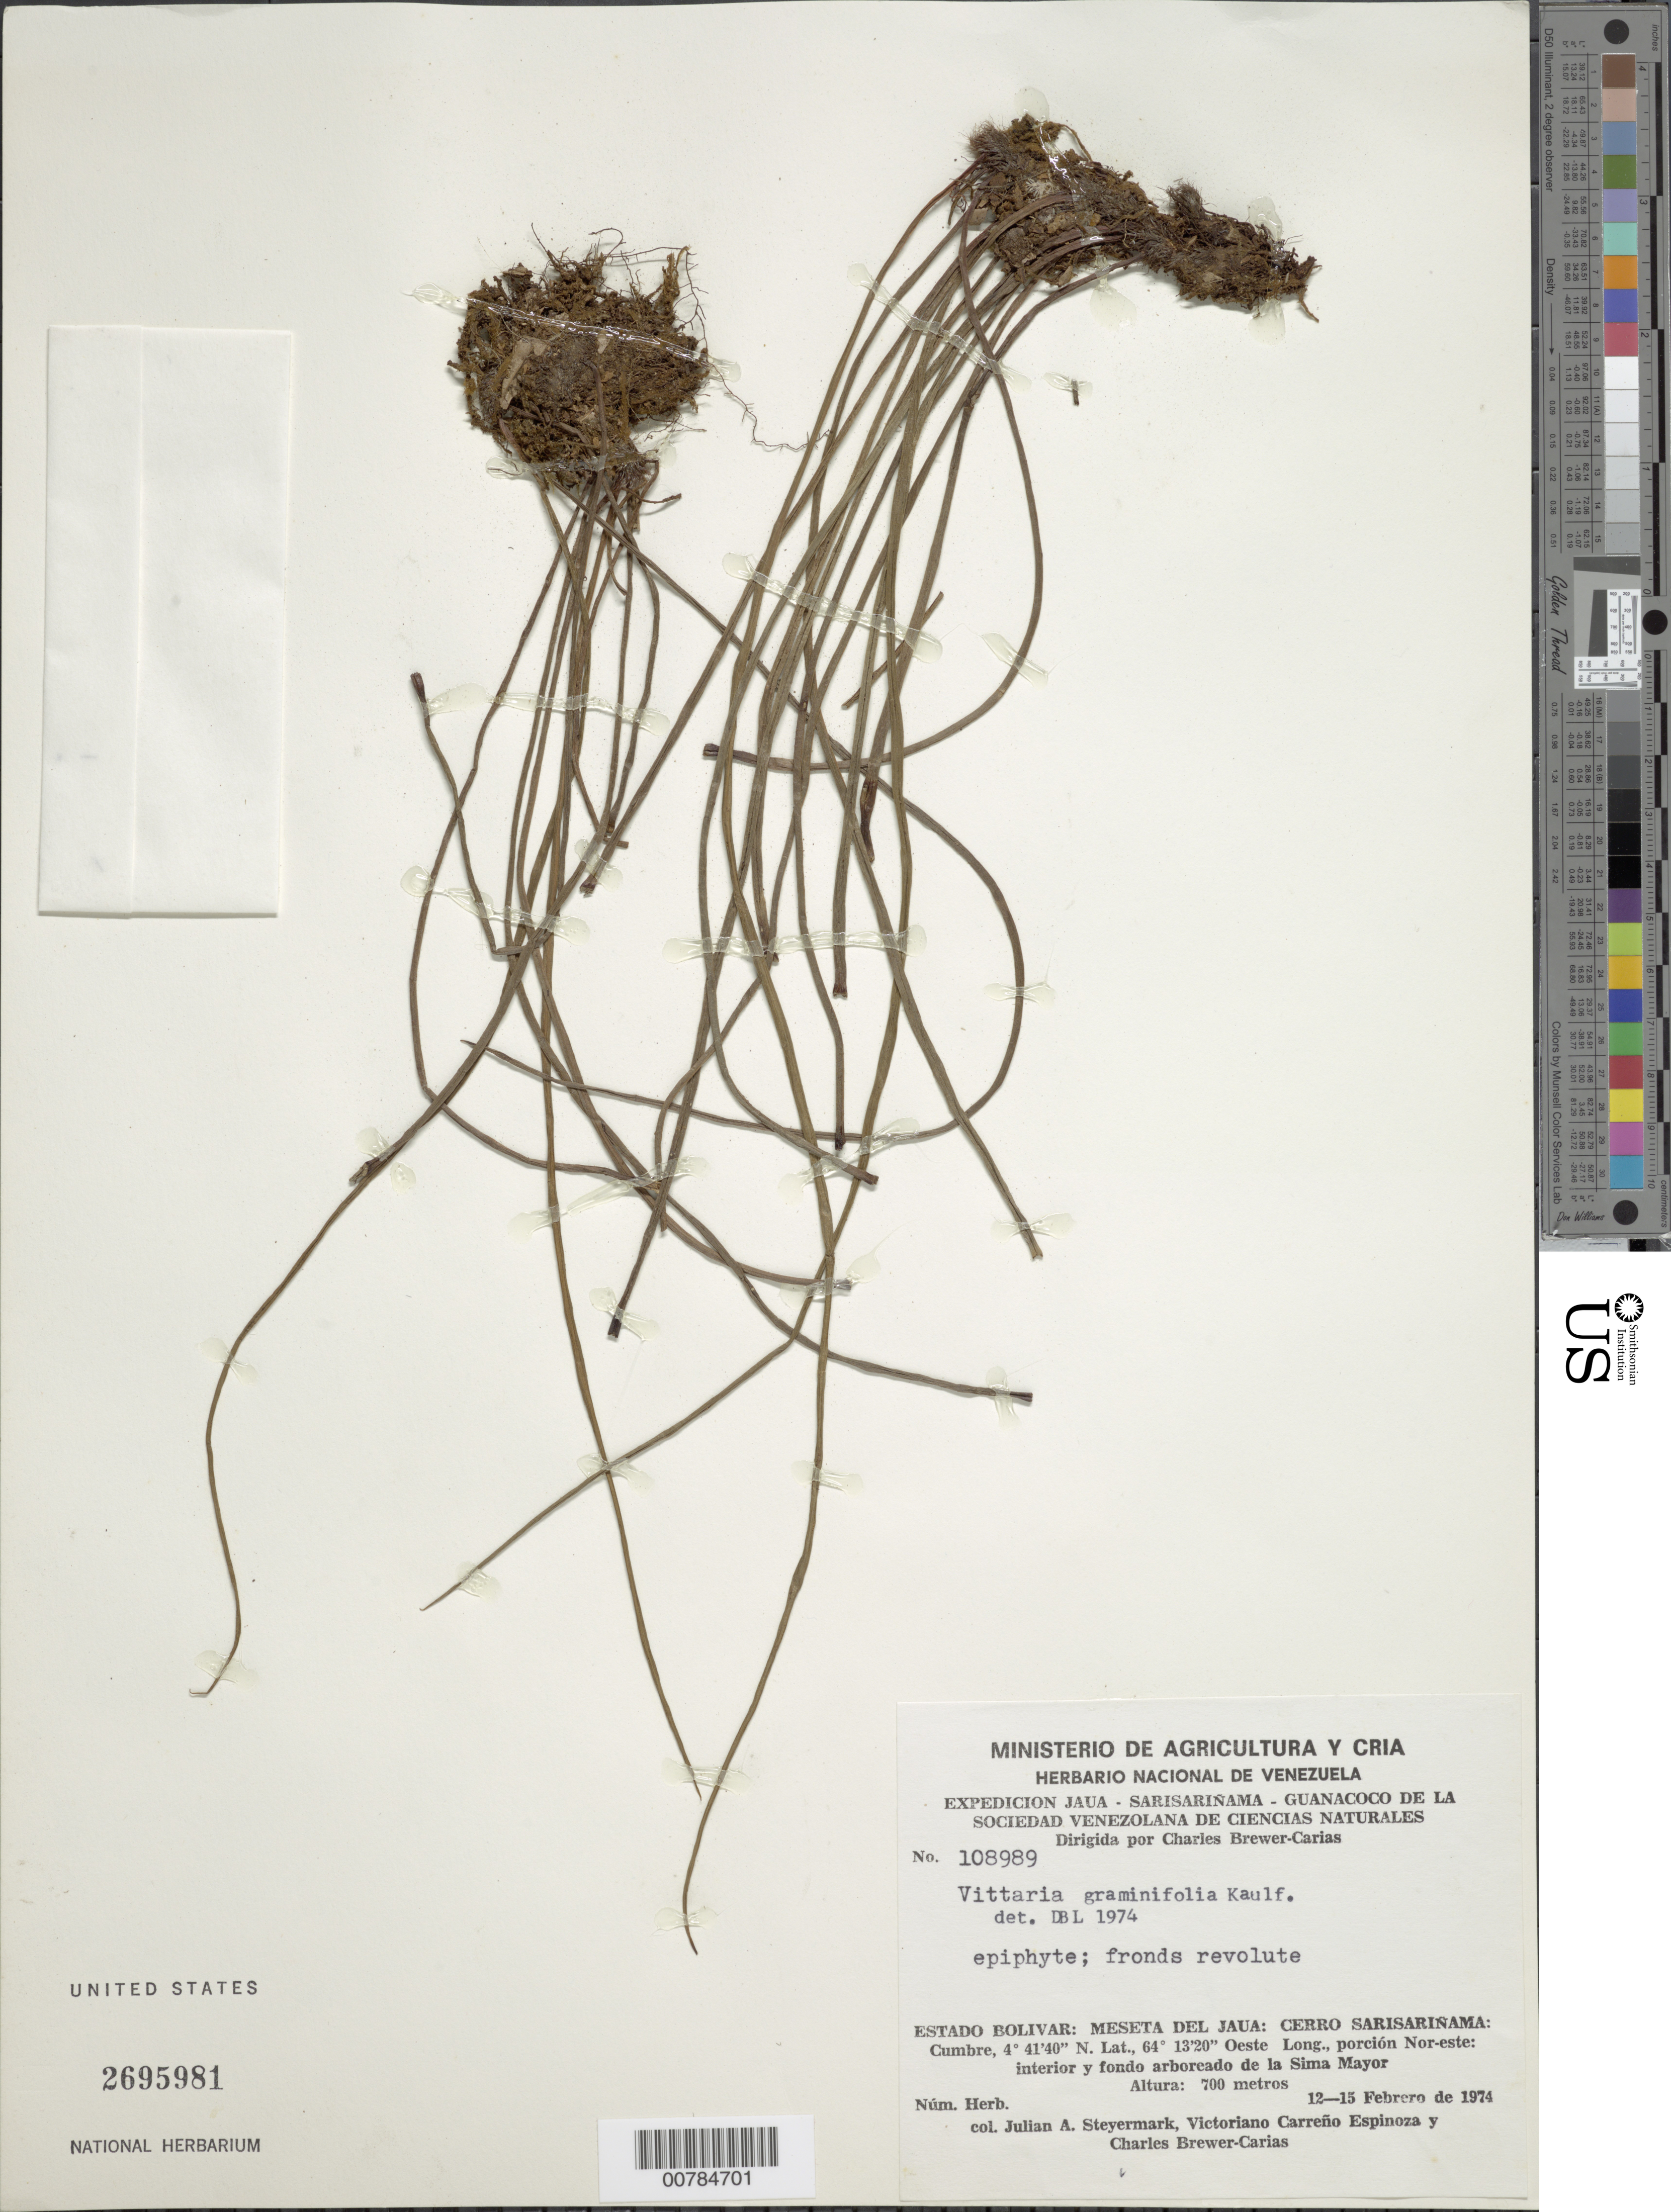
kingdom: Plantae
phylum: Tracheophyta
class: Polypodiopsida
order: Polypodiales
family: Pteridaceae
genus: Vittaria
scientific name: Vittaria graminifolia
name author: Kaulf.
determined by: Lellinger, David B., (BOT), Smithsonian Institution - National Museum of Natural History (UNITED STATES)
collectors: J. Steyermark, V. Carreño E. & C. Brewer-Carias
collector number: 108989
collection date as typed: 12-Feb-74 to 15-Feb-74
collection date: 1974-02-12/1974-02-15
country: Venezuela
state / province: Bolívar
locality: Meseta del Jaua: Cerro Sarisariñama; Sima Mayor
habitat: Cumbre; at base of sima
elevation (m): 700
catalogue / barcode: US 2695981